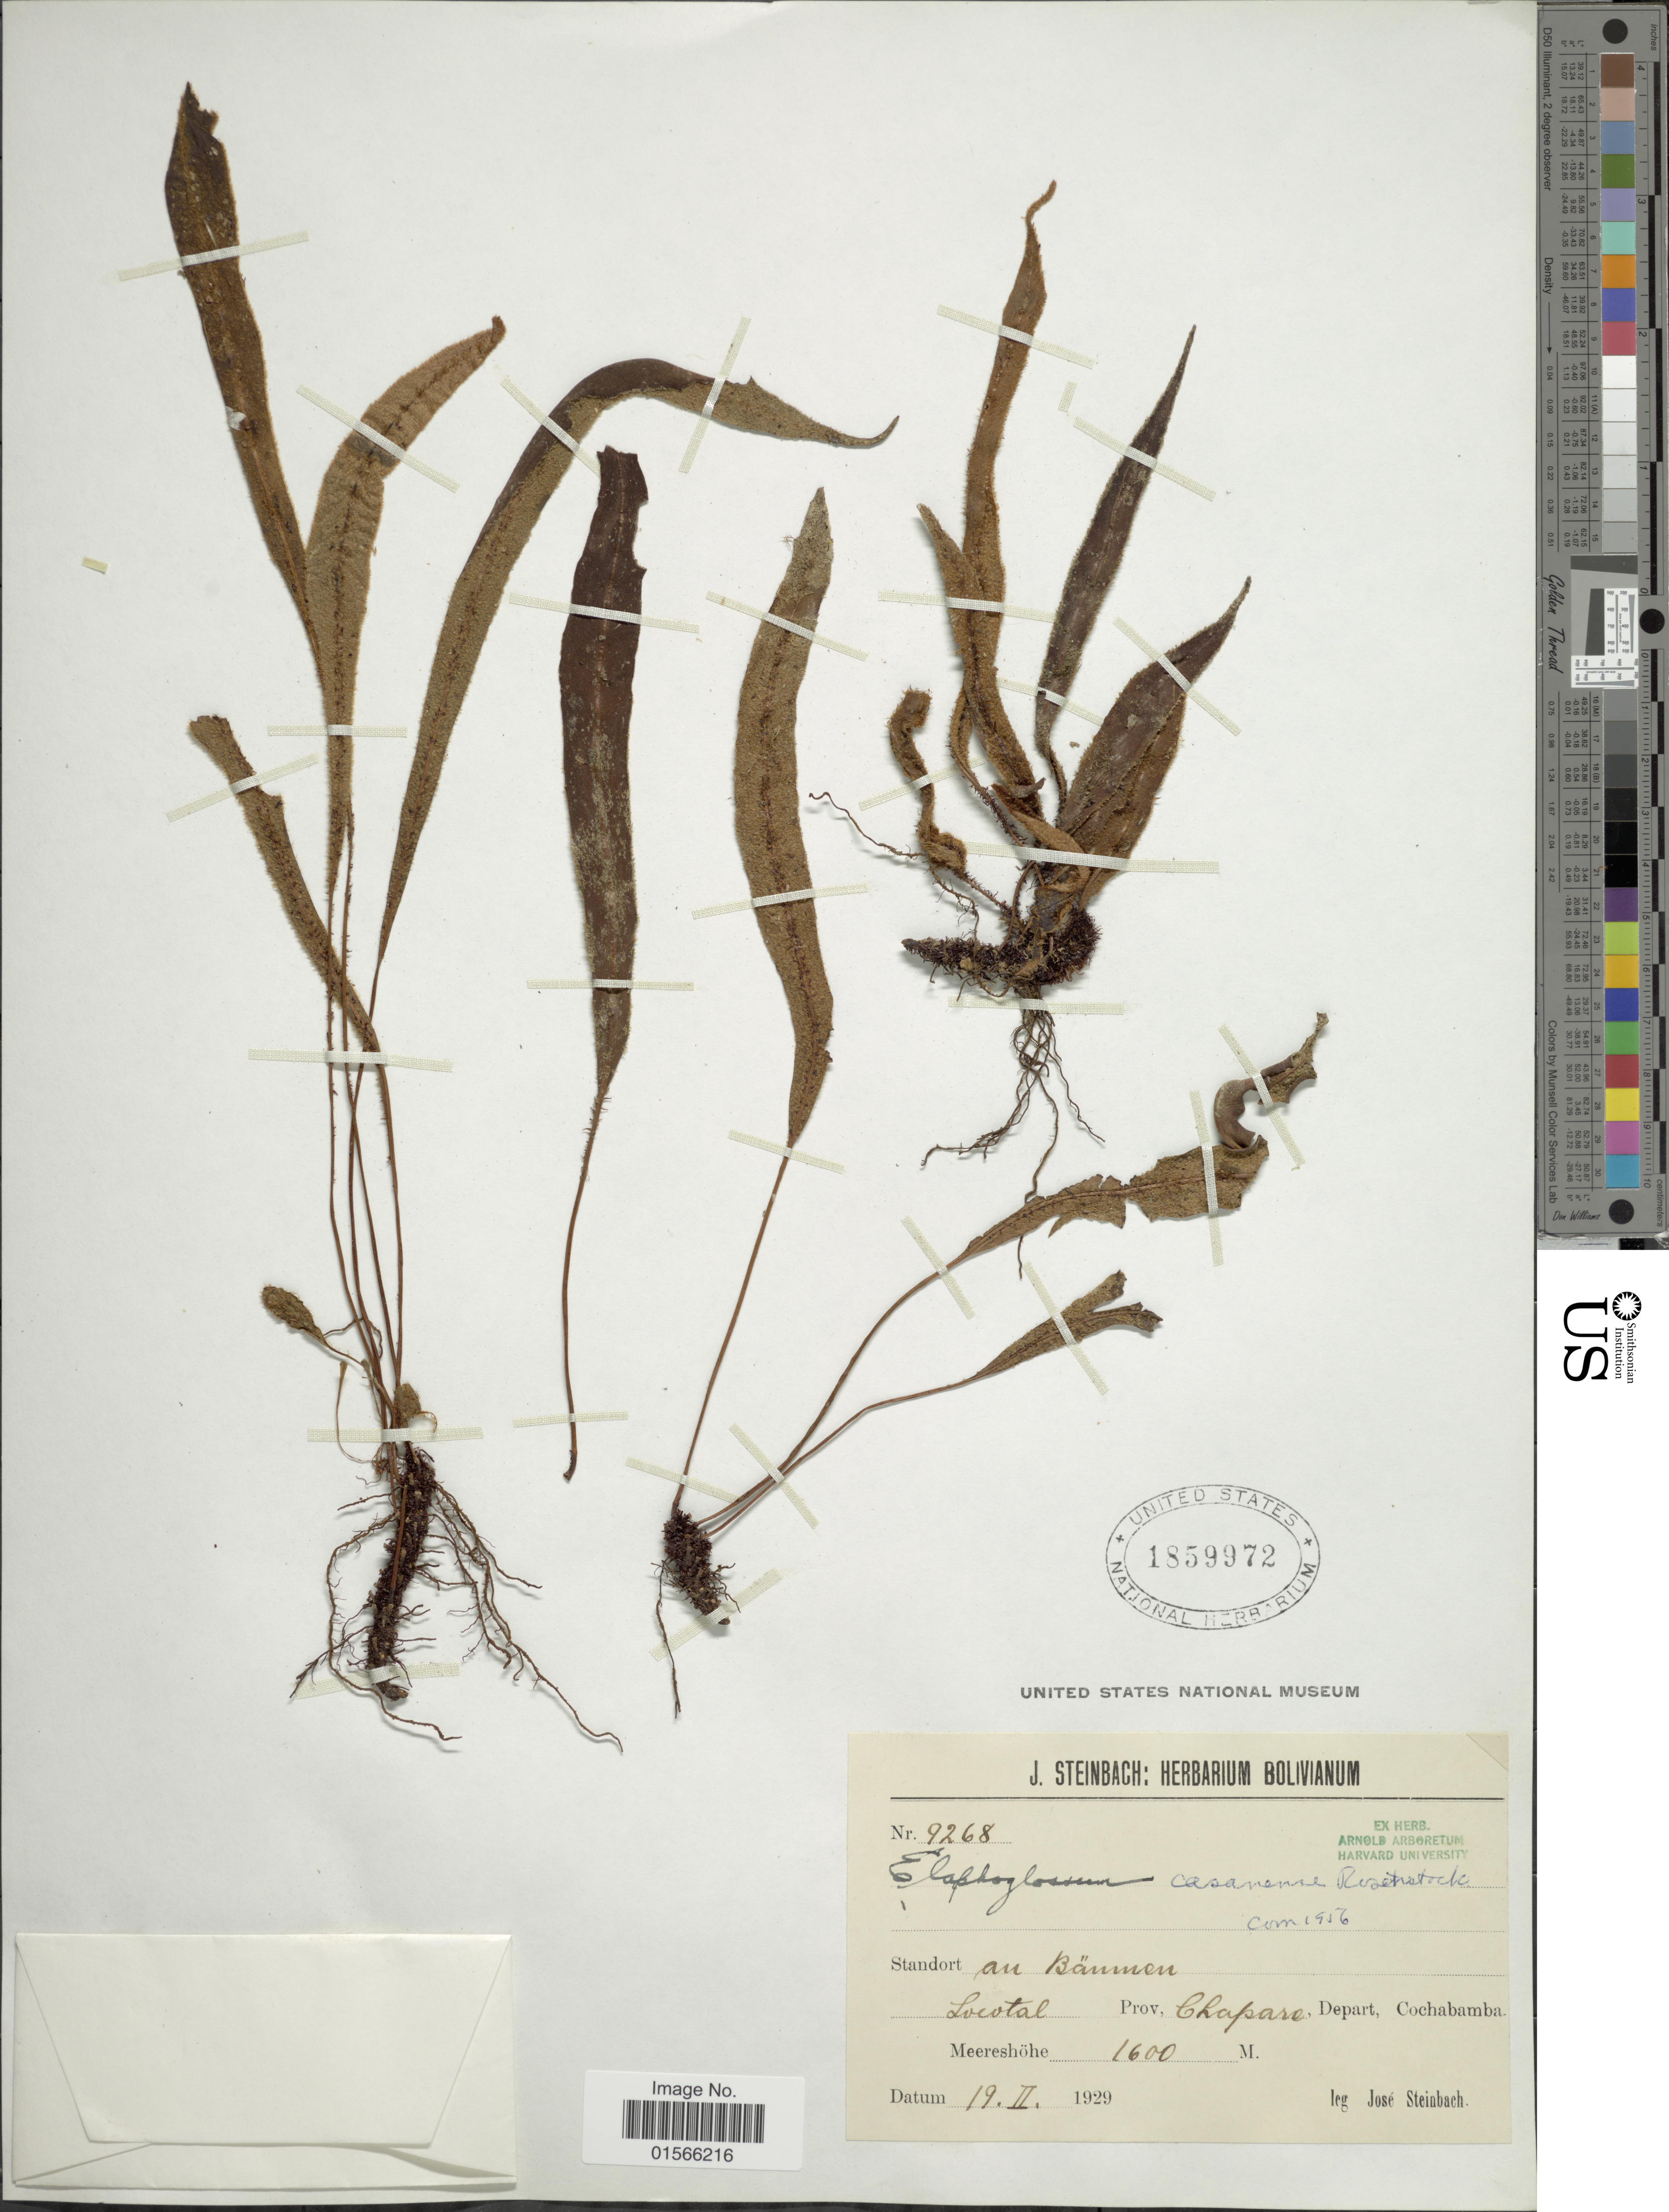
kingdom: Plantae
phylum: Tracheophyta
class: Polypodiopsida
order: Polypodiales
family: Dryopteridaceae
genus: Elaphoglossum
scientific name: Elaphoglossum casanense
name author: Rosenst.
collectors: J. Steinbach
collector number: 9268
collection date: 1929-02-19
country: Bolivia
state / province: Cochabamba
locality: An Bäumen, Locotal Prov. Chapare, Depart, Cochabamba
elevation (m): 1600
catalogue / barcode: US 1859972